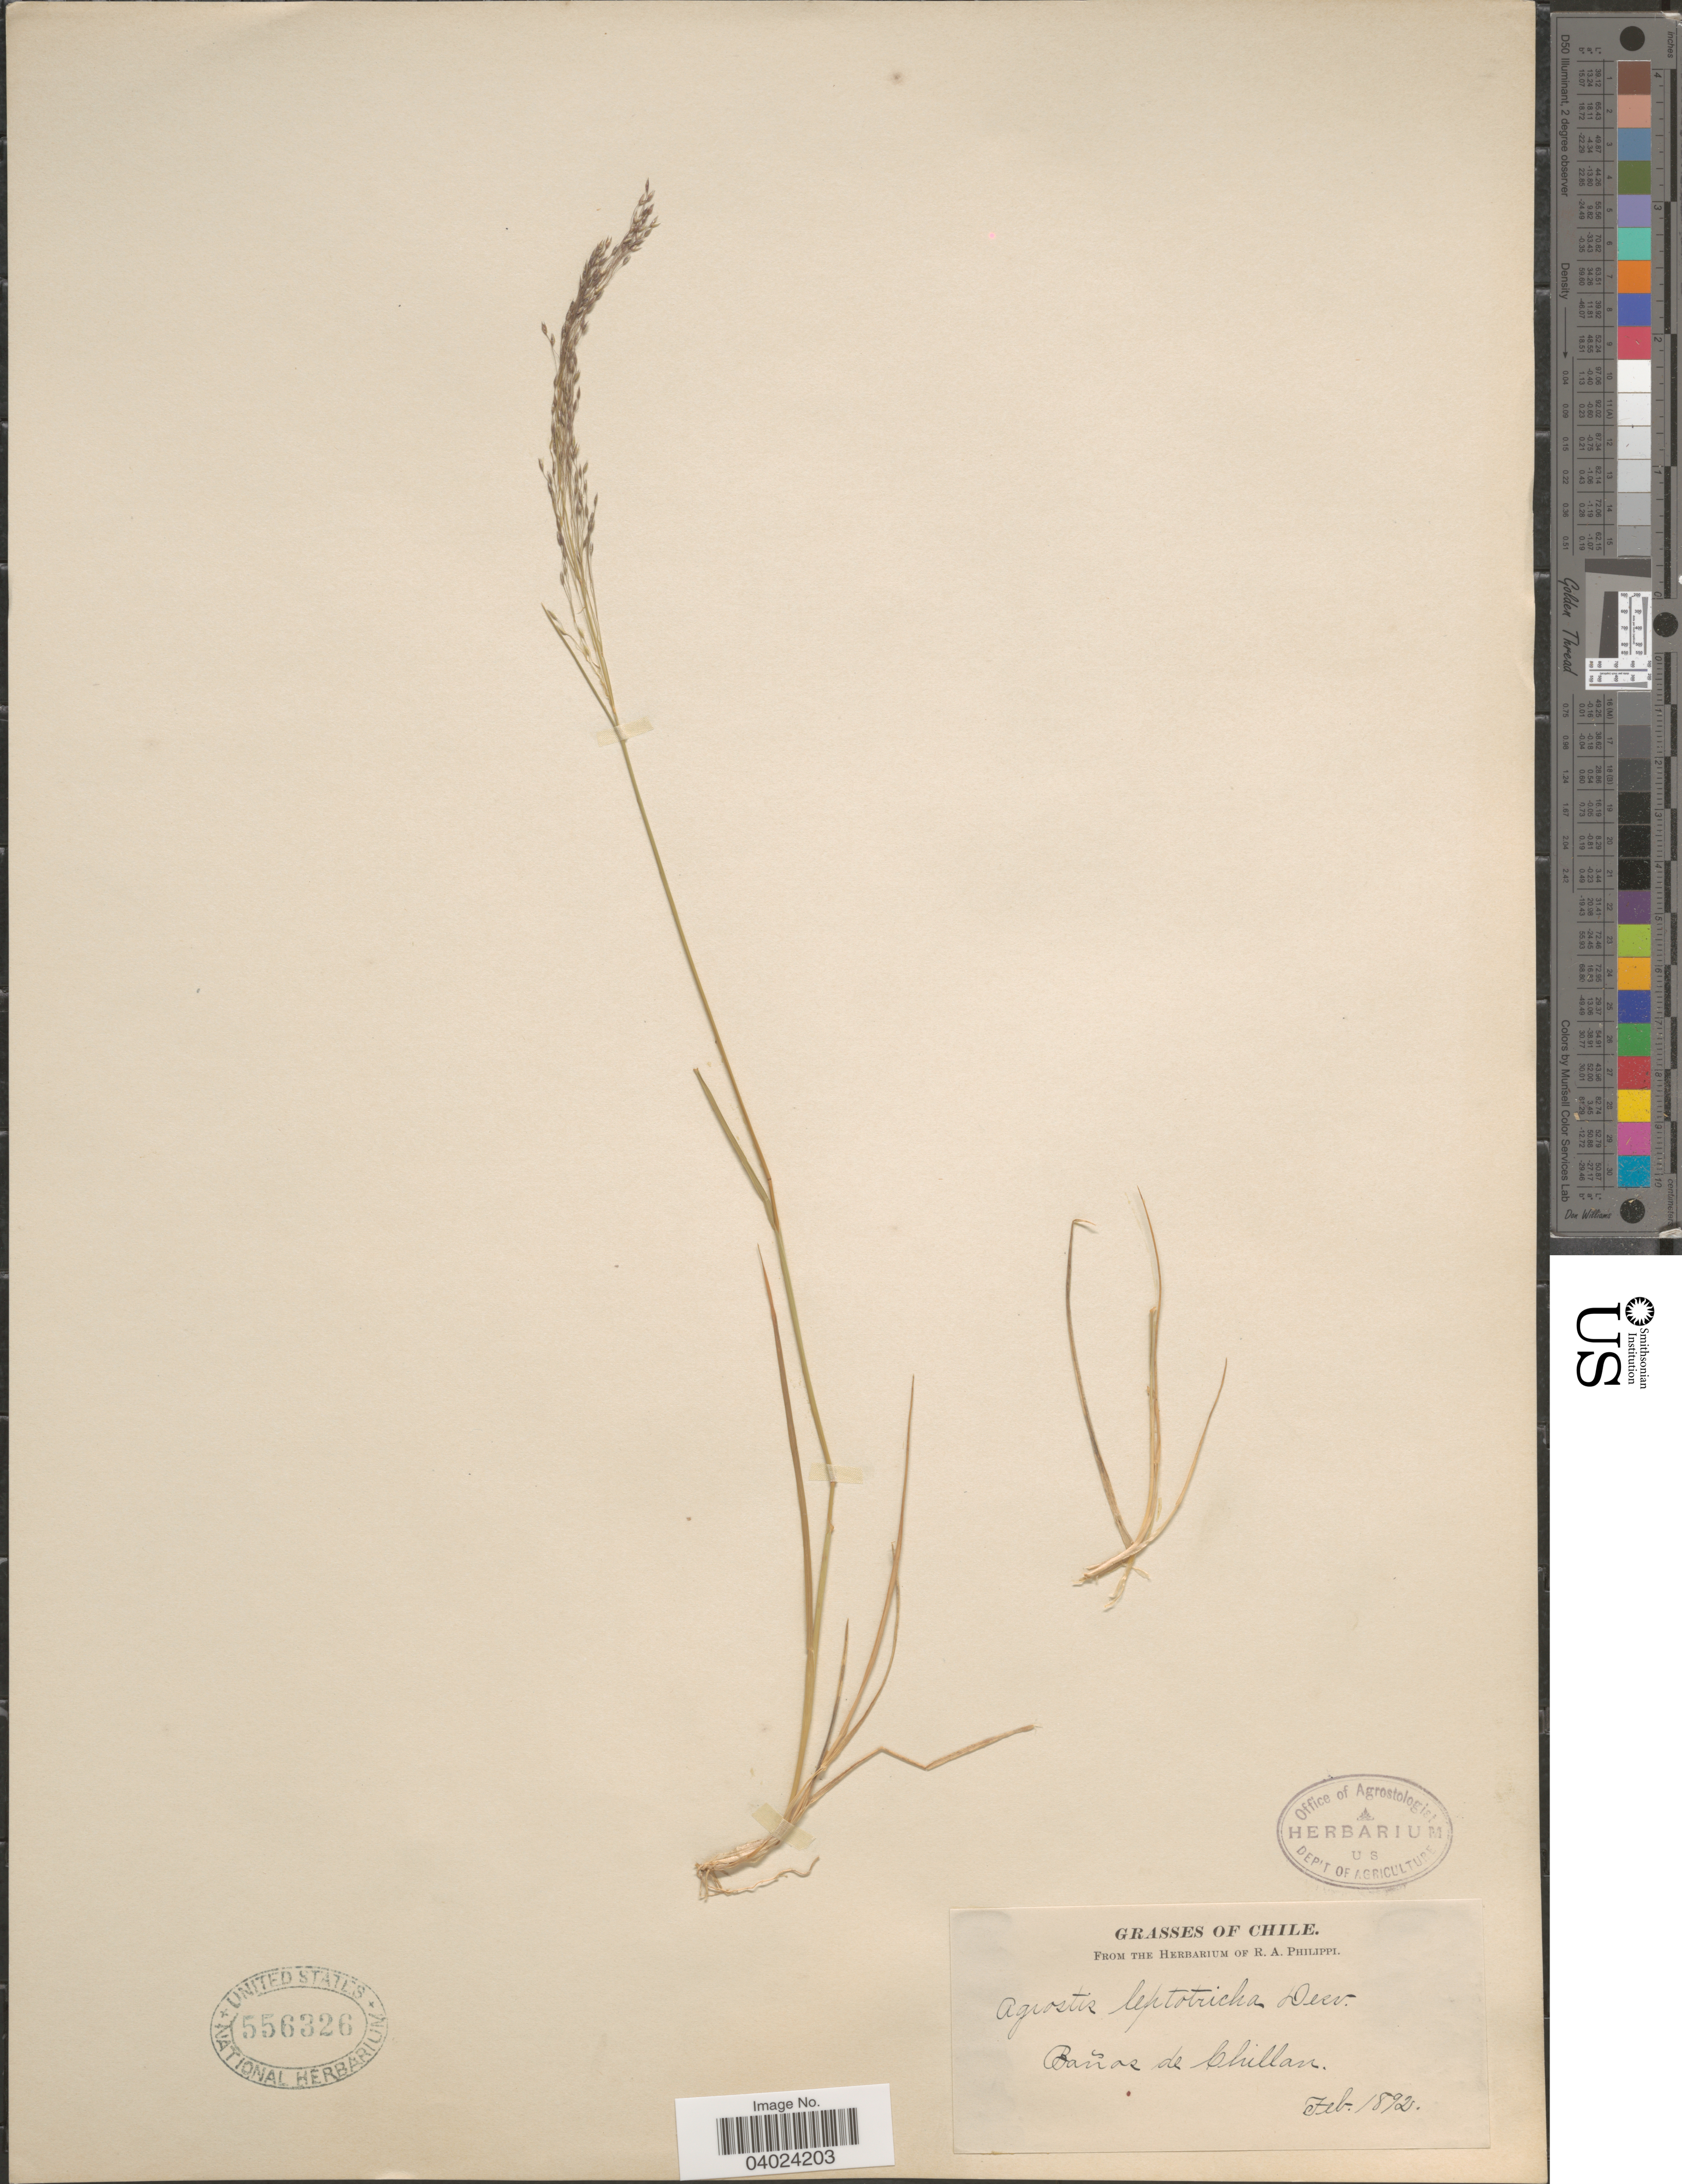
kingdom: Plantae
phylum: Tracheophyta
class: Liliopsida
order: Poales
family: Poaceae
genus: Agrostis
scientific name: Agrostis leptotricha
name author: É. Desv.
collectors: ex. herb. R.A. Philippi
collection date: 1892-02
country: Chile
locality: Bañas de Chillan.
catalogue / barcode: US 556326